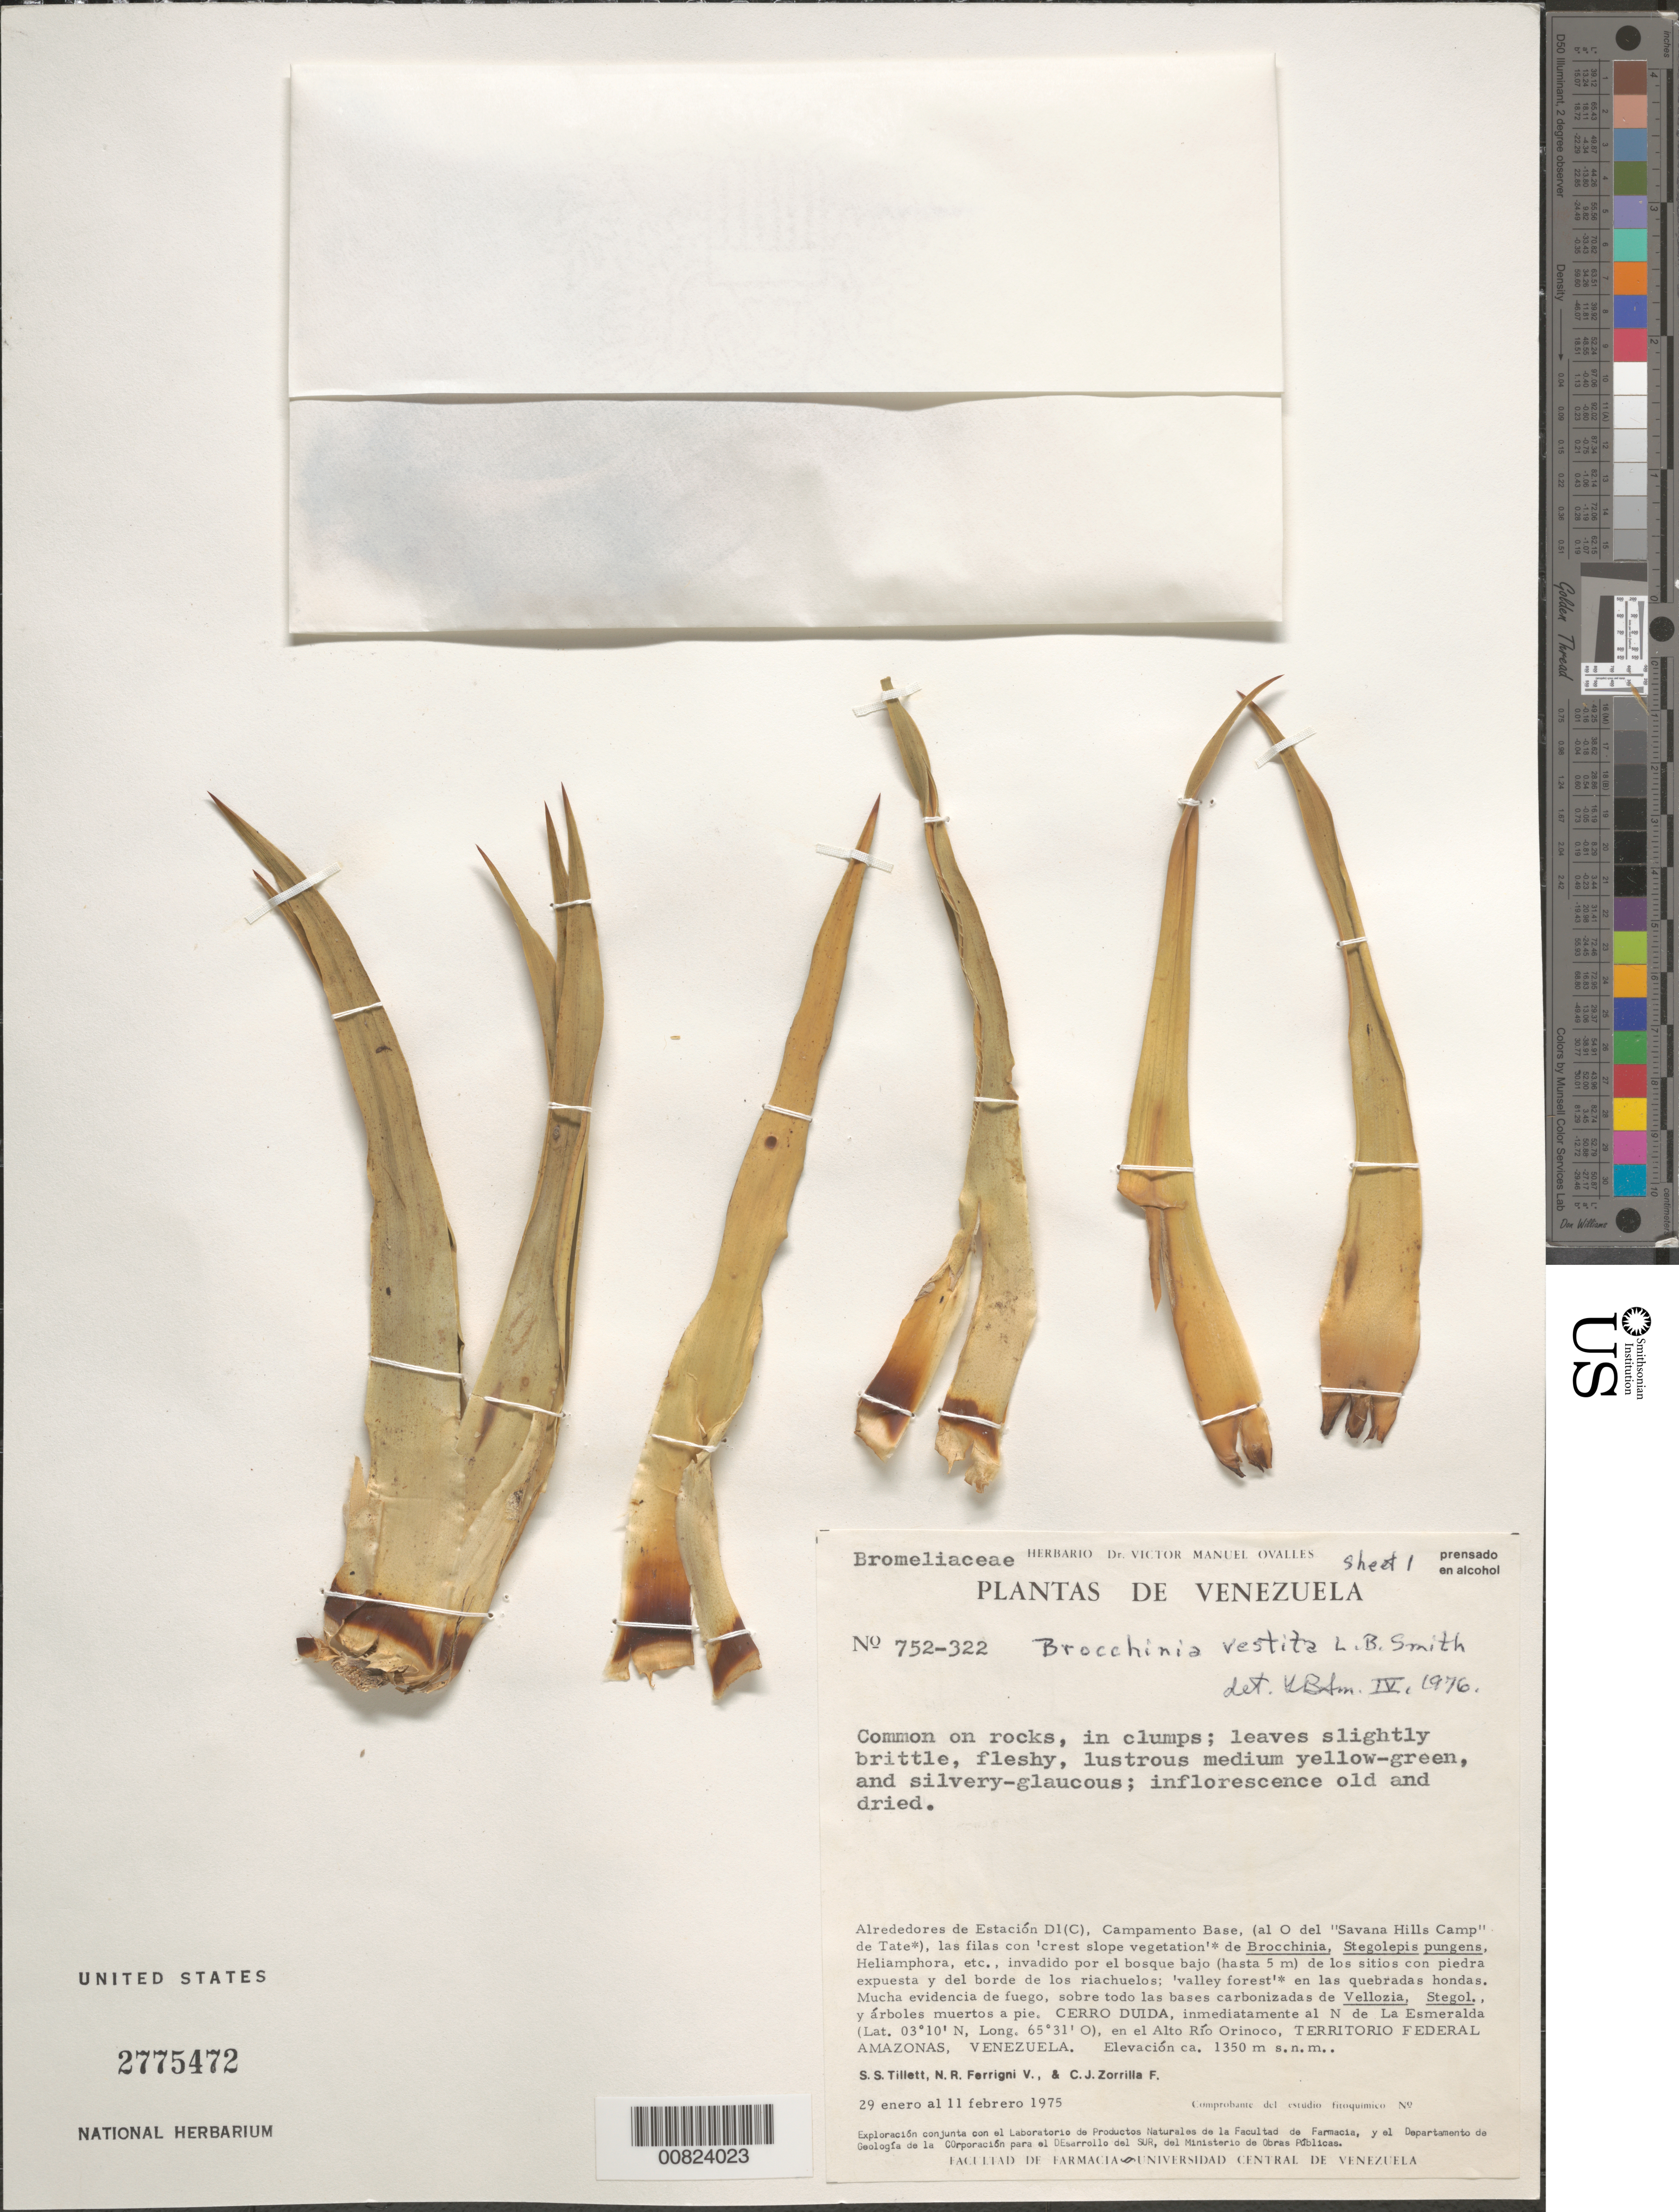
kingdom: Plantae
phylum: Tracheophyta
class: Liliopsida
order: Poales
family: Bromeliaceae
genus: Brocchinia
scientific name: Brocchinia vestita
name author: L.B. Sm.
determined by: Smith, Lyman B., (US), NMNH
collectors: S. S. Tillett, N. Ferrigni V. & C. Zorrilla F.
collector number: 752 322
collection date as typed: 29-Jan-75 to 11-Feb-75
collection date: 1975-01-29/1975-02-11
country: Venezuela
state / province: Amazonas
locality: Cerro Duida, N of La Esmeralda, Alto Río Orinoco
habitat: Rocks.Crest slope vegetation with Brocchinia, Stegolepsis pungens, Heliamphora, etc. invadido por el bosque bajo (hasta 5m) de los sitios con piedra..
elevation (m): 1350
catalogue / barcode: US 2775472